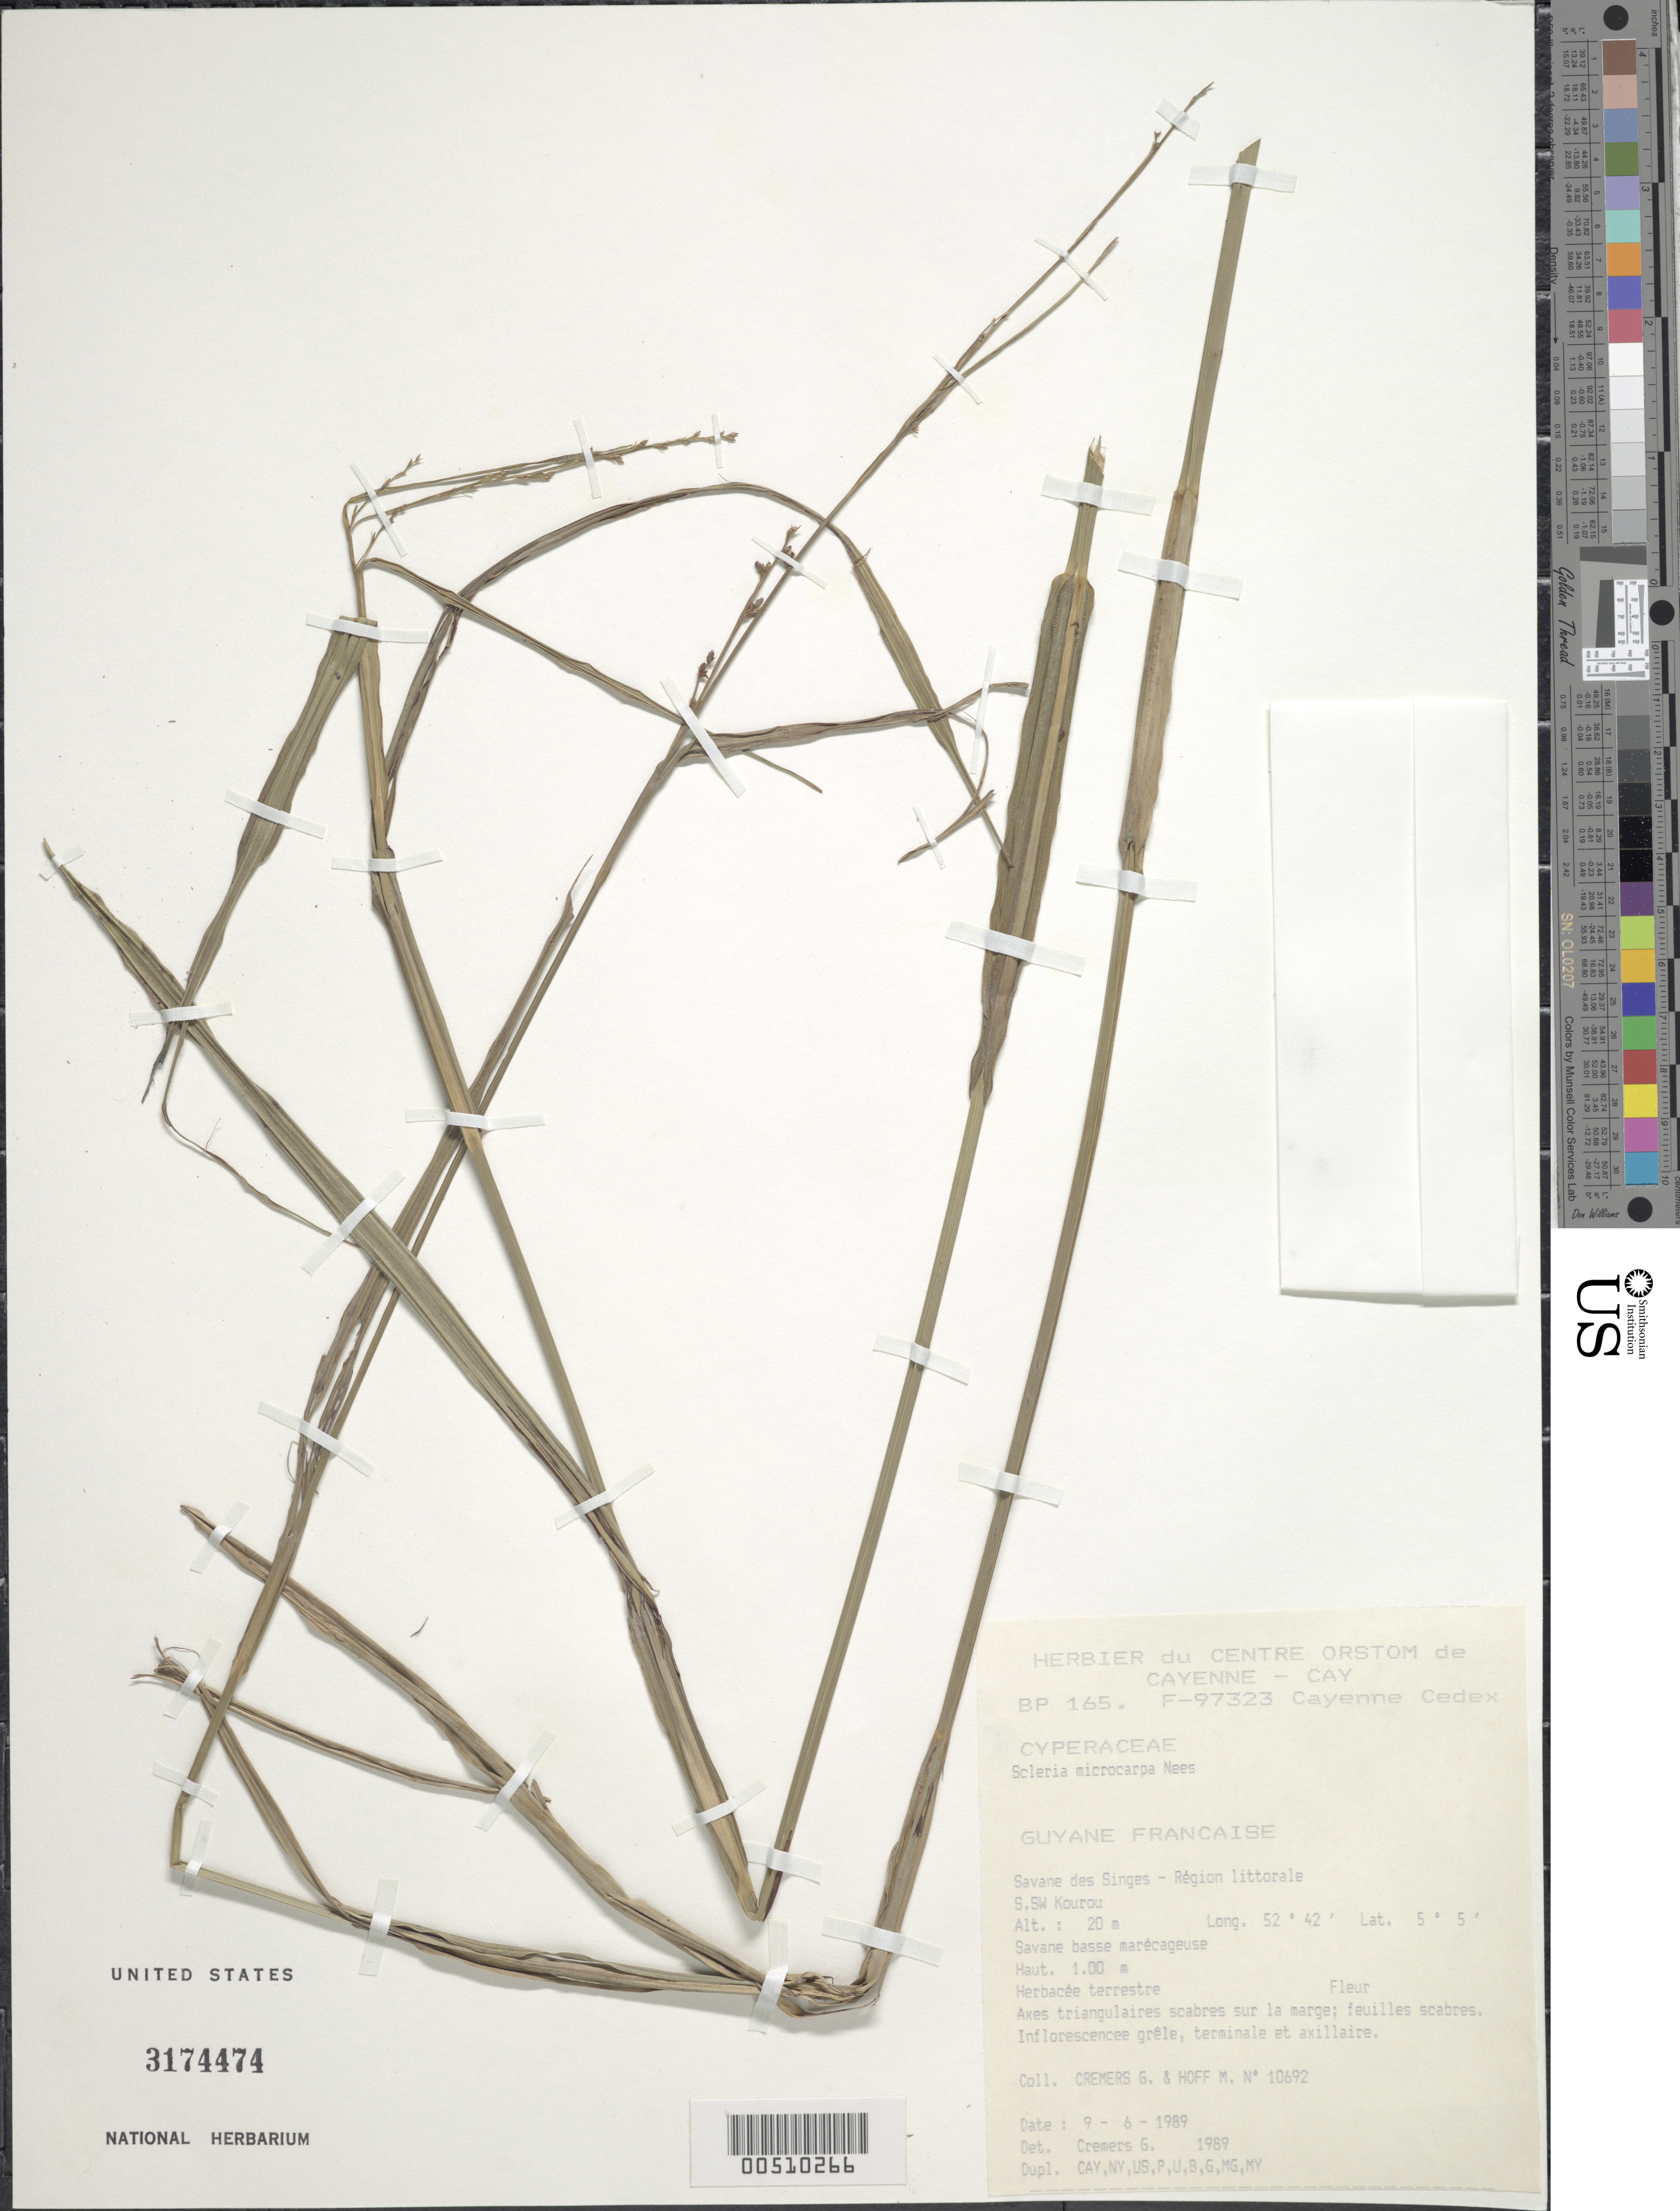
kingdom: Plantae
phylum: Tracheophyta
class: Liliopsida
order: Poales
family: Cyperaceae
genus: Scleria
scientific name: Scleria microcarpa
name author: Nees ex Kunth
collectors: G. Cremers & M. Hoff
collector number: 10692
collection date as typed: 09 Jun 1989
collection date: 1989-06-09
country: French Guiana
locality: Savane des Singes - Région littorale; S.SW Kourou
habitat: Savane basse marecageuse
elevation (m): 20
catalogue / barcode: US 3174474